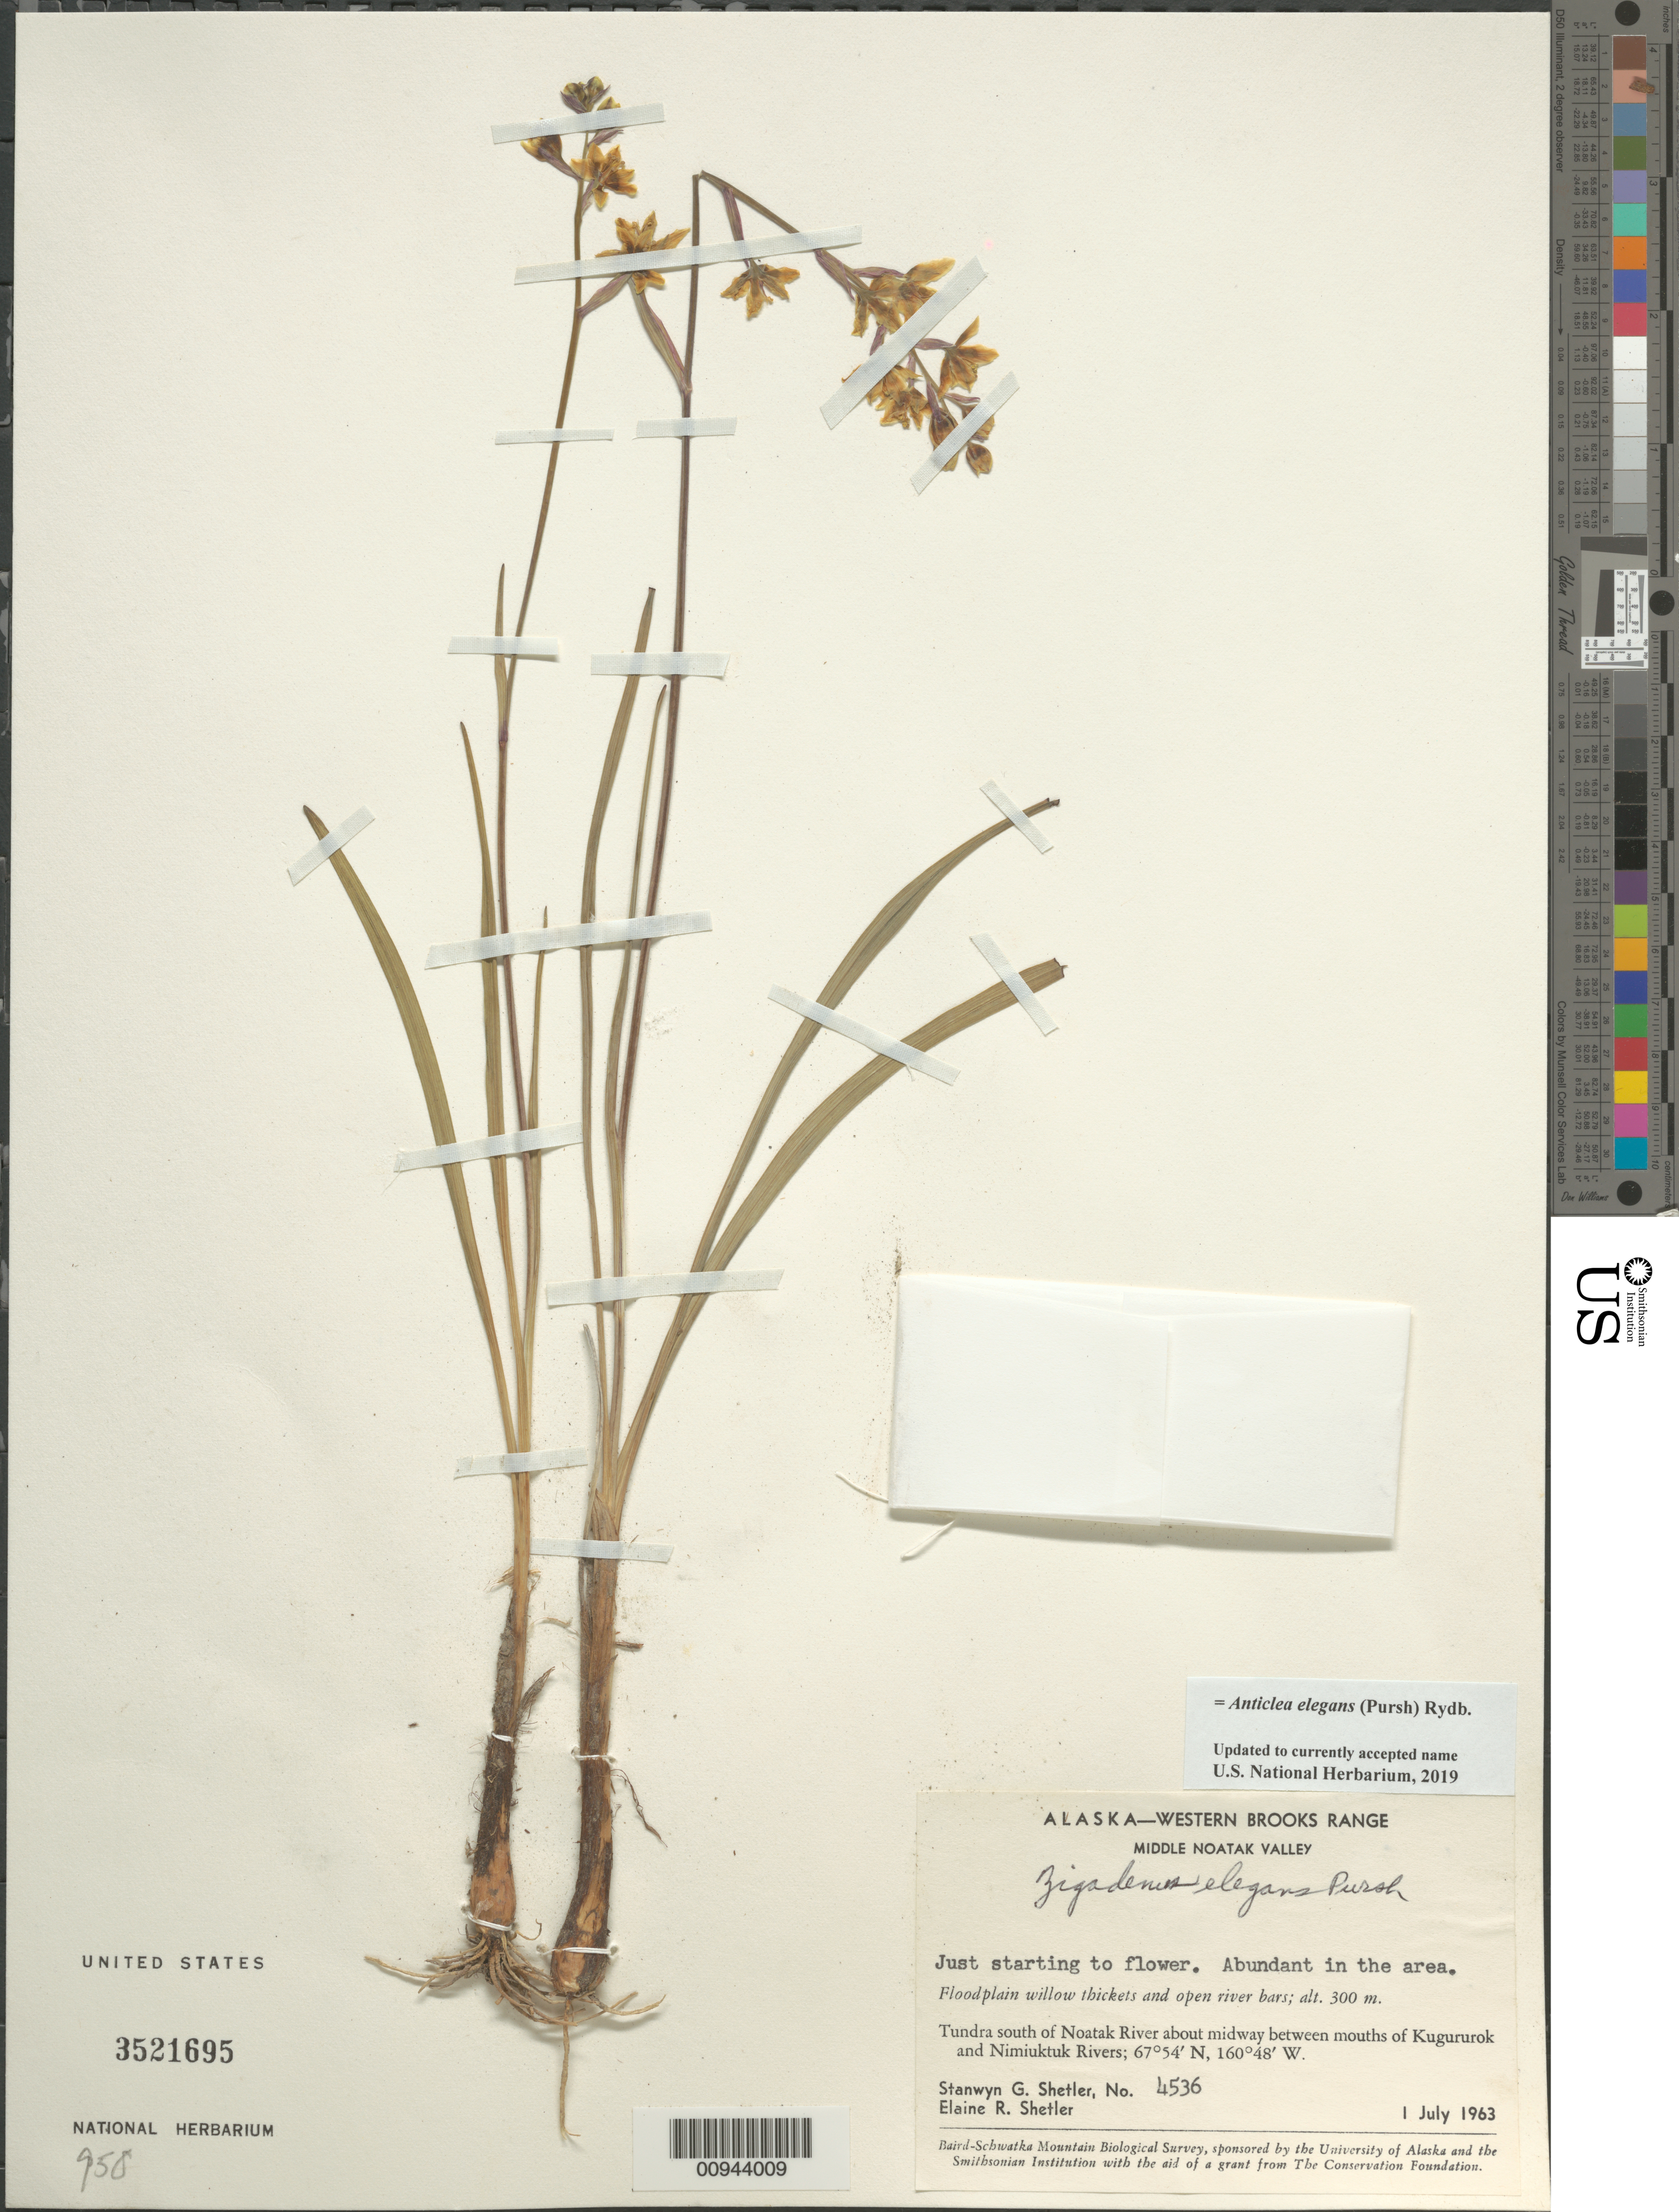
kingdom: Plantae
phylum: Tracheophyta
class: Liliopsida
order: Liliales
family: Melanthiaceae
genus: Anticlea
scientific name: Anticlea elegans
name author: (Pursh) Rydb.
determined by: Strong, Mark T., (BOT), Smithsonian Institution - National Museum of Natural History (UNITED STATES)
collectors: S. Shetler & E. R. Shetler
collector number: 4536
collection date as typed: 01 Jul 1963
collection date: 1963-07-01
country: United States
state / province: Alaska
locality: S of Noatak River about midway between mouths of Kugururok and Nimiuktuk Rivers. Western Brooks Range, Middle Noatak Valley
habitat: Tundra. Floodplain willow thickets and open river bars.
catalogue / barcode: US 3521695